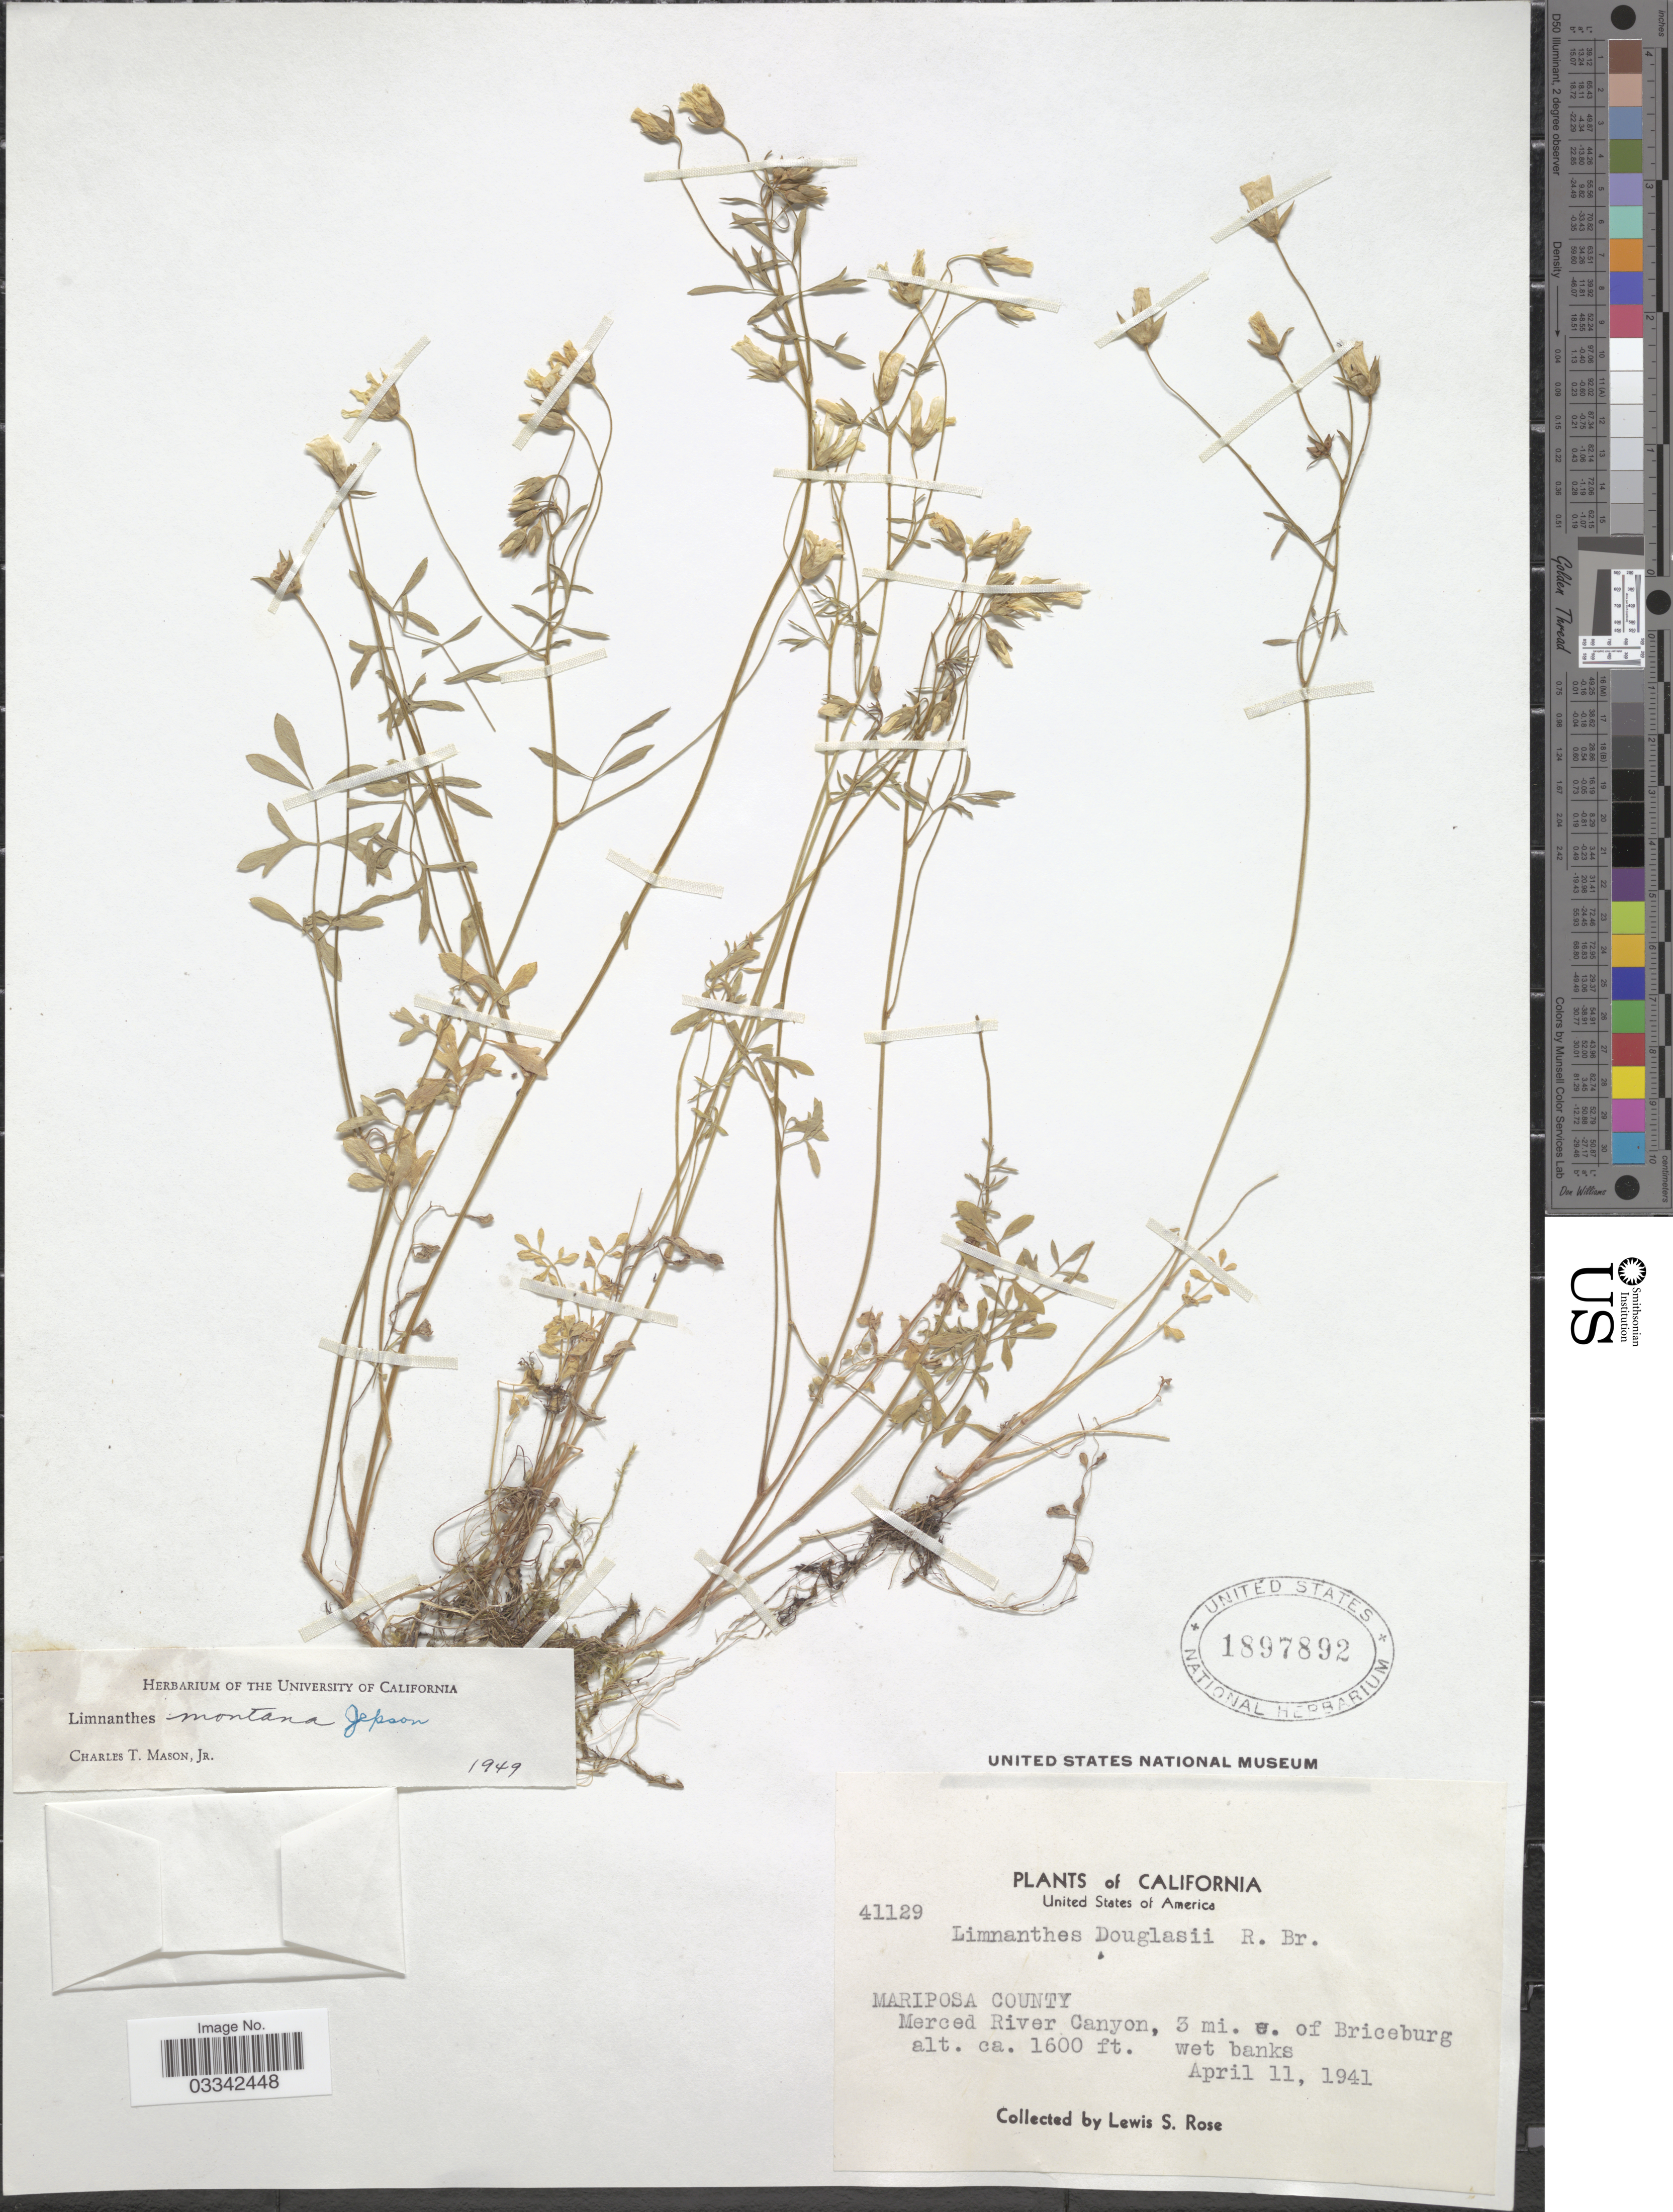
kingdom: Plantae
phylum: Tracheophyta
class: Magnoliopsida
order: Brassicales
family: Limnanthaceae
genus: Limnanthes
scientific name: Limnanthes montana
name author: Jeps.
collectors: L. S. Rose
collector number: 41129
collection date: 1941-04-11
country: United States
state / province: California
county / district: Mariposa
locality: Mariposa County. Merced River Canyon, 3 mi. e. of Briceburg.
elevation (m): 488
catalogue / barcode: US 1897892